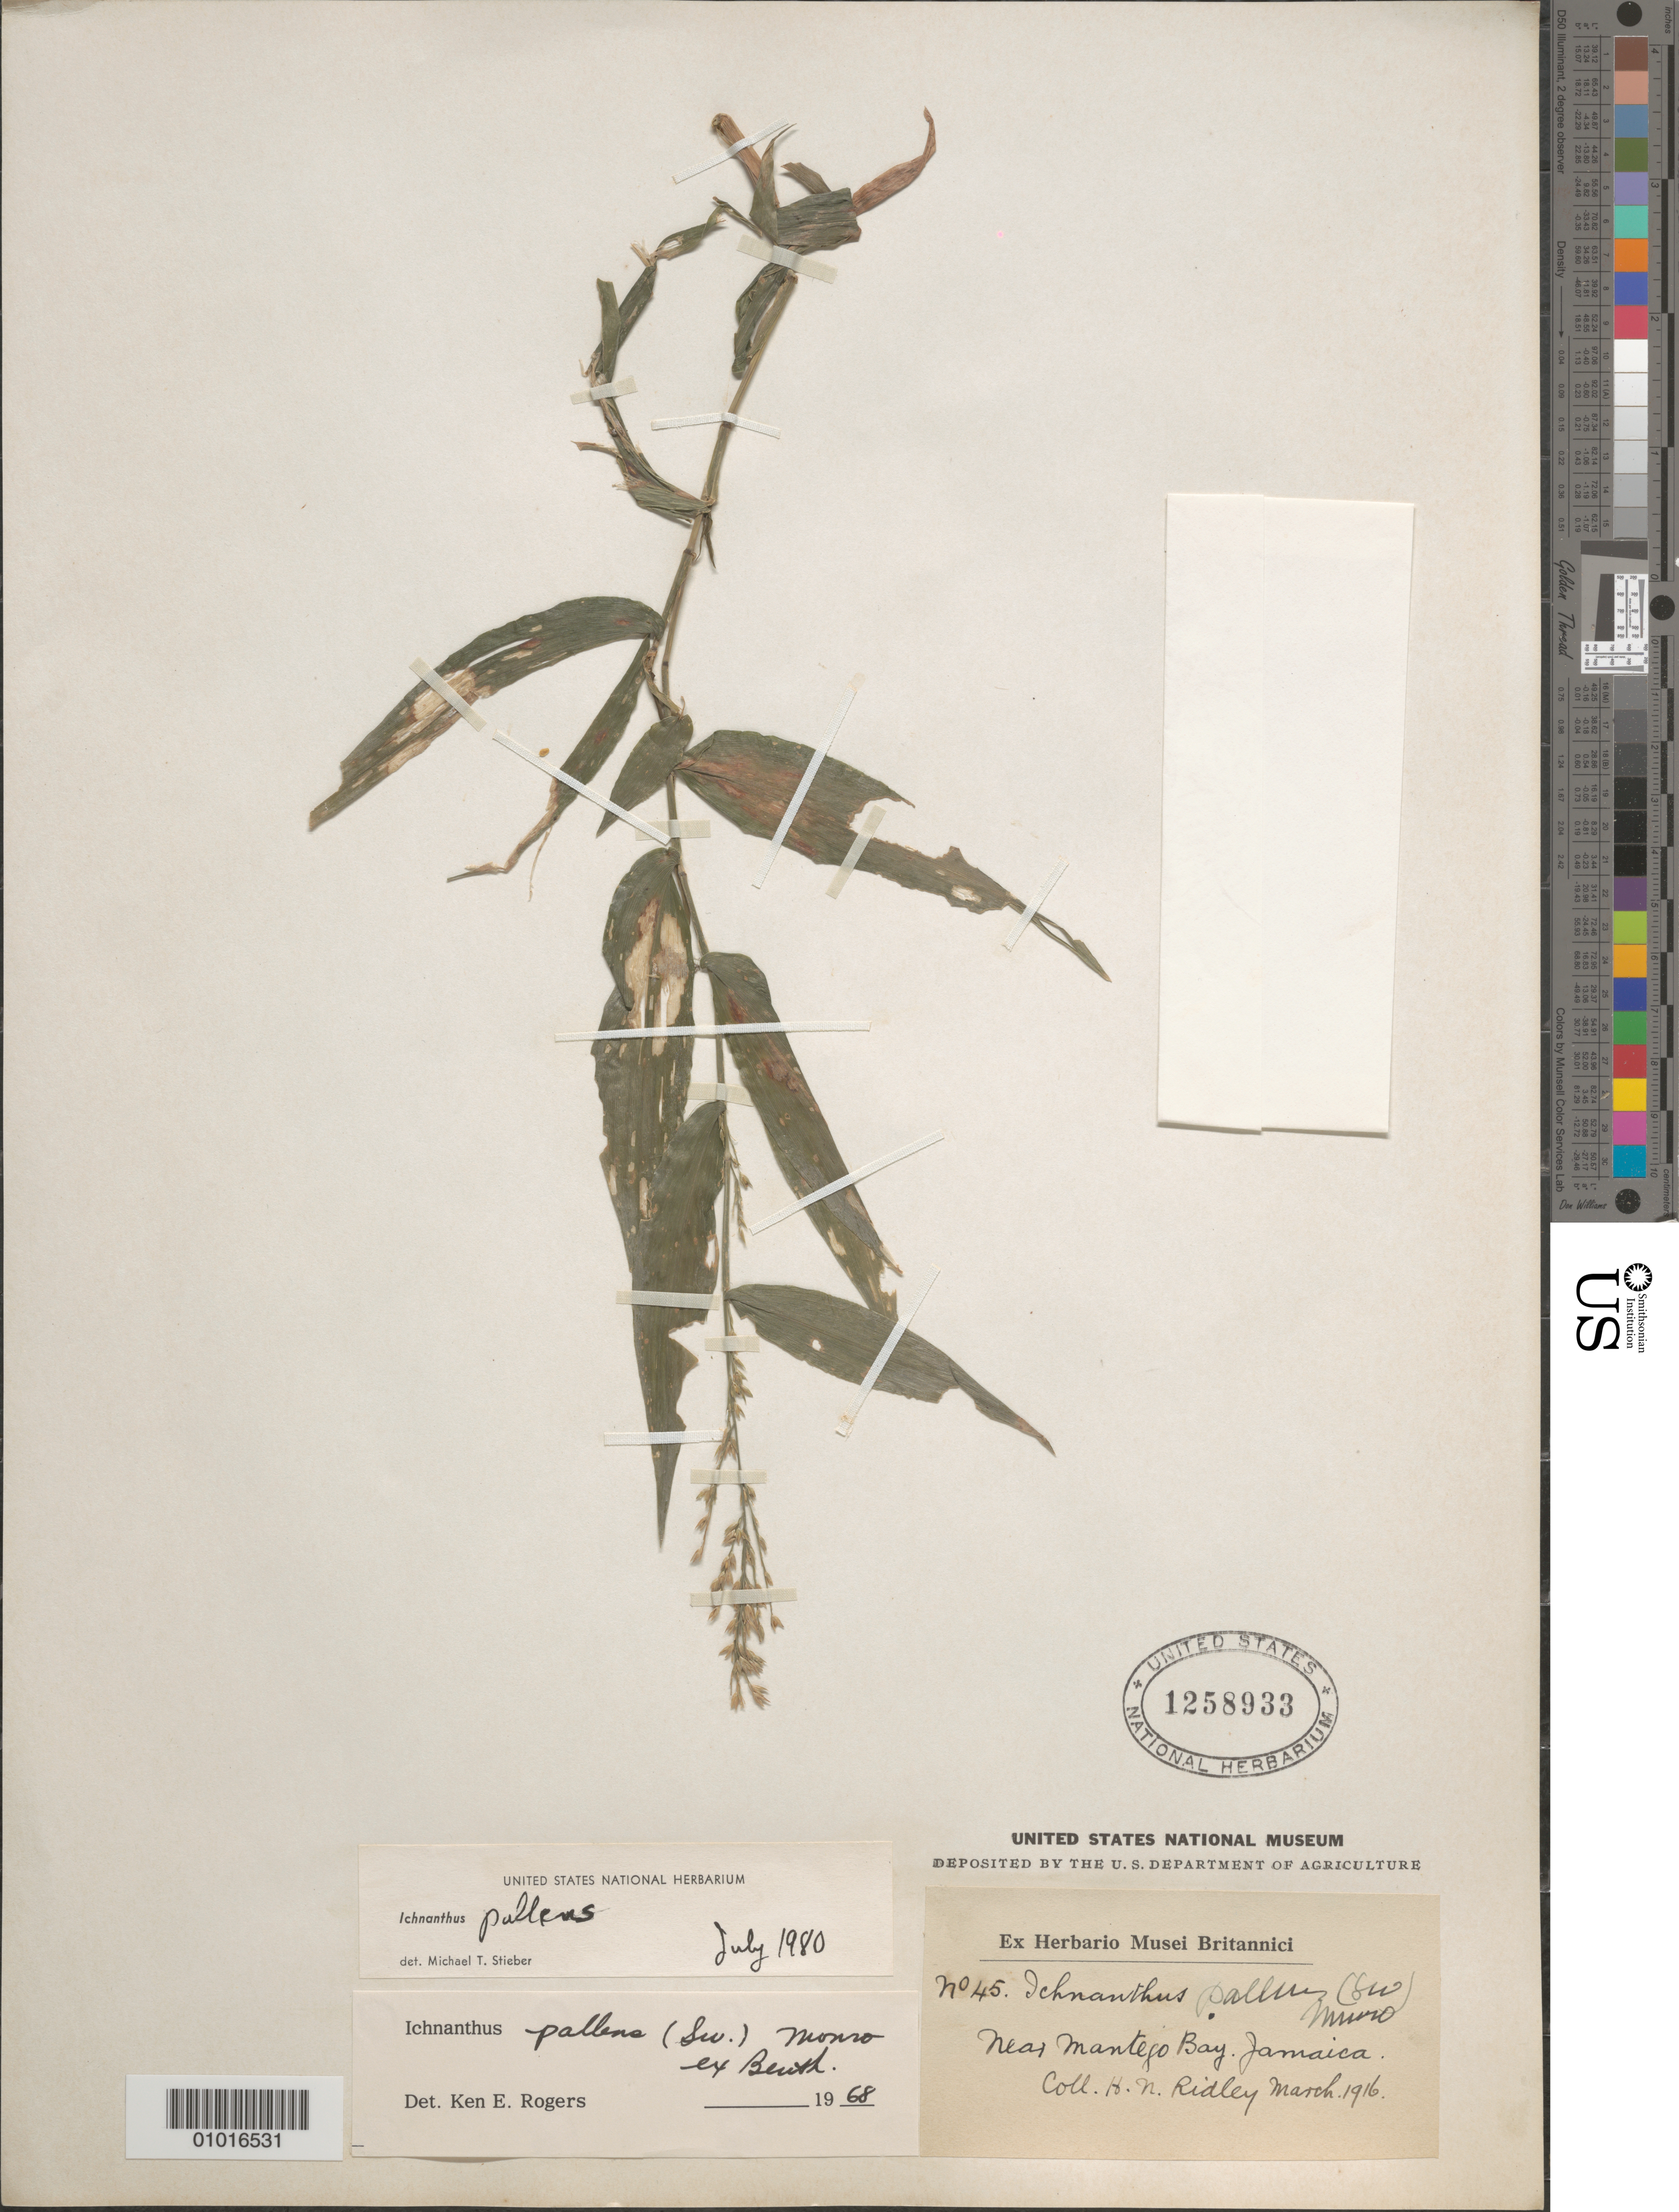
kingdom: Plantae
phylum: Tracheophyta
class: Liliopsida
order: Poales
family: Poaceae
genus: Ichnanthus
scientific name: Ichnanthus pallens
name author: (Sw.) Munro ex Benth.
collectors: H. N. Ridley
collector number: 45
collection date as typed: Mar 1916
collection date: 1916-03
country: Jamaica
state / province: Saint James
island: Jamaica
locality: Near Mantego Bay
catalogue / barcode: US 1258933